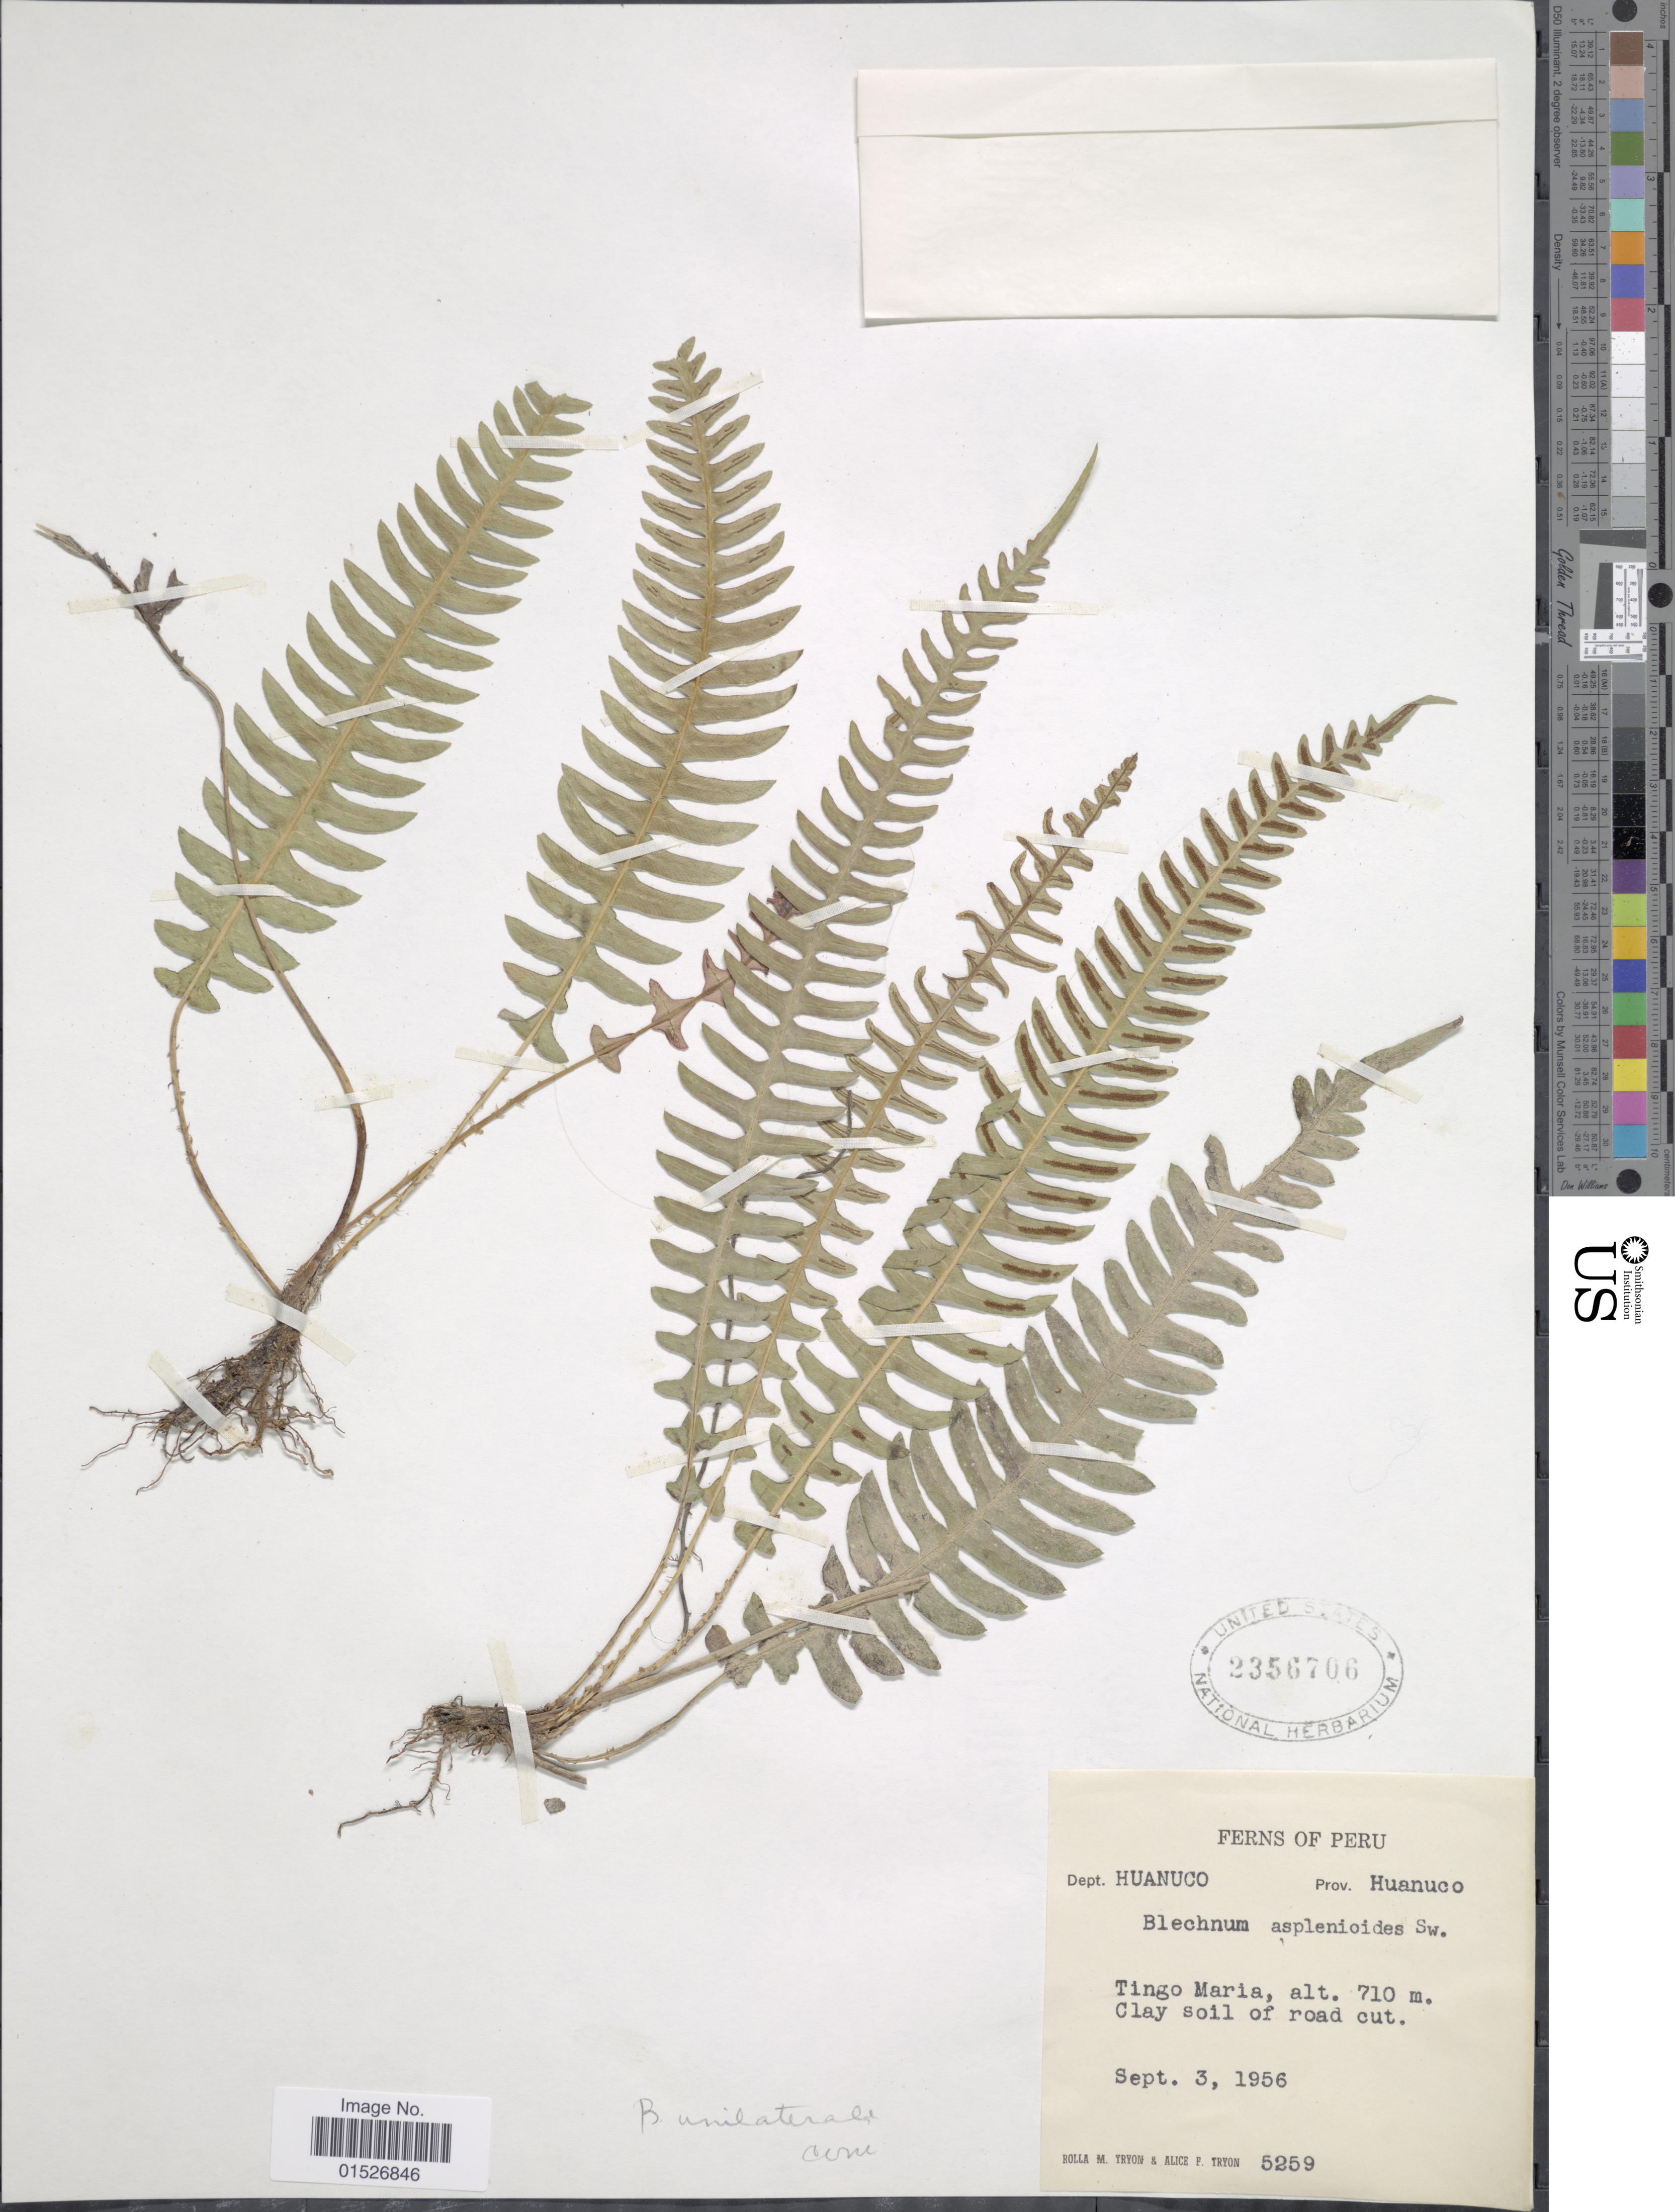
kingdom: Plantae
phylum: Tracheophyta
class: Polypodiopsida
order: Polypodiales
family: Blechnaceae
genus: Blechnum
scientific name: Blechnum polypodioides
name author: Raddi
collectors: R. M. Tryon & A. F. Tryon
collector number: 5259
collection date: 1956-09-03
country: Peru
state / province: Huánuco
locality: Dept. Huanuco, Prov. Huanuco. Tingo Maria.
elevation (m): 710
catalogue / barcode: US 2356706